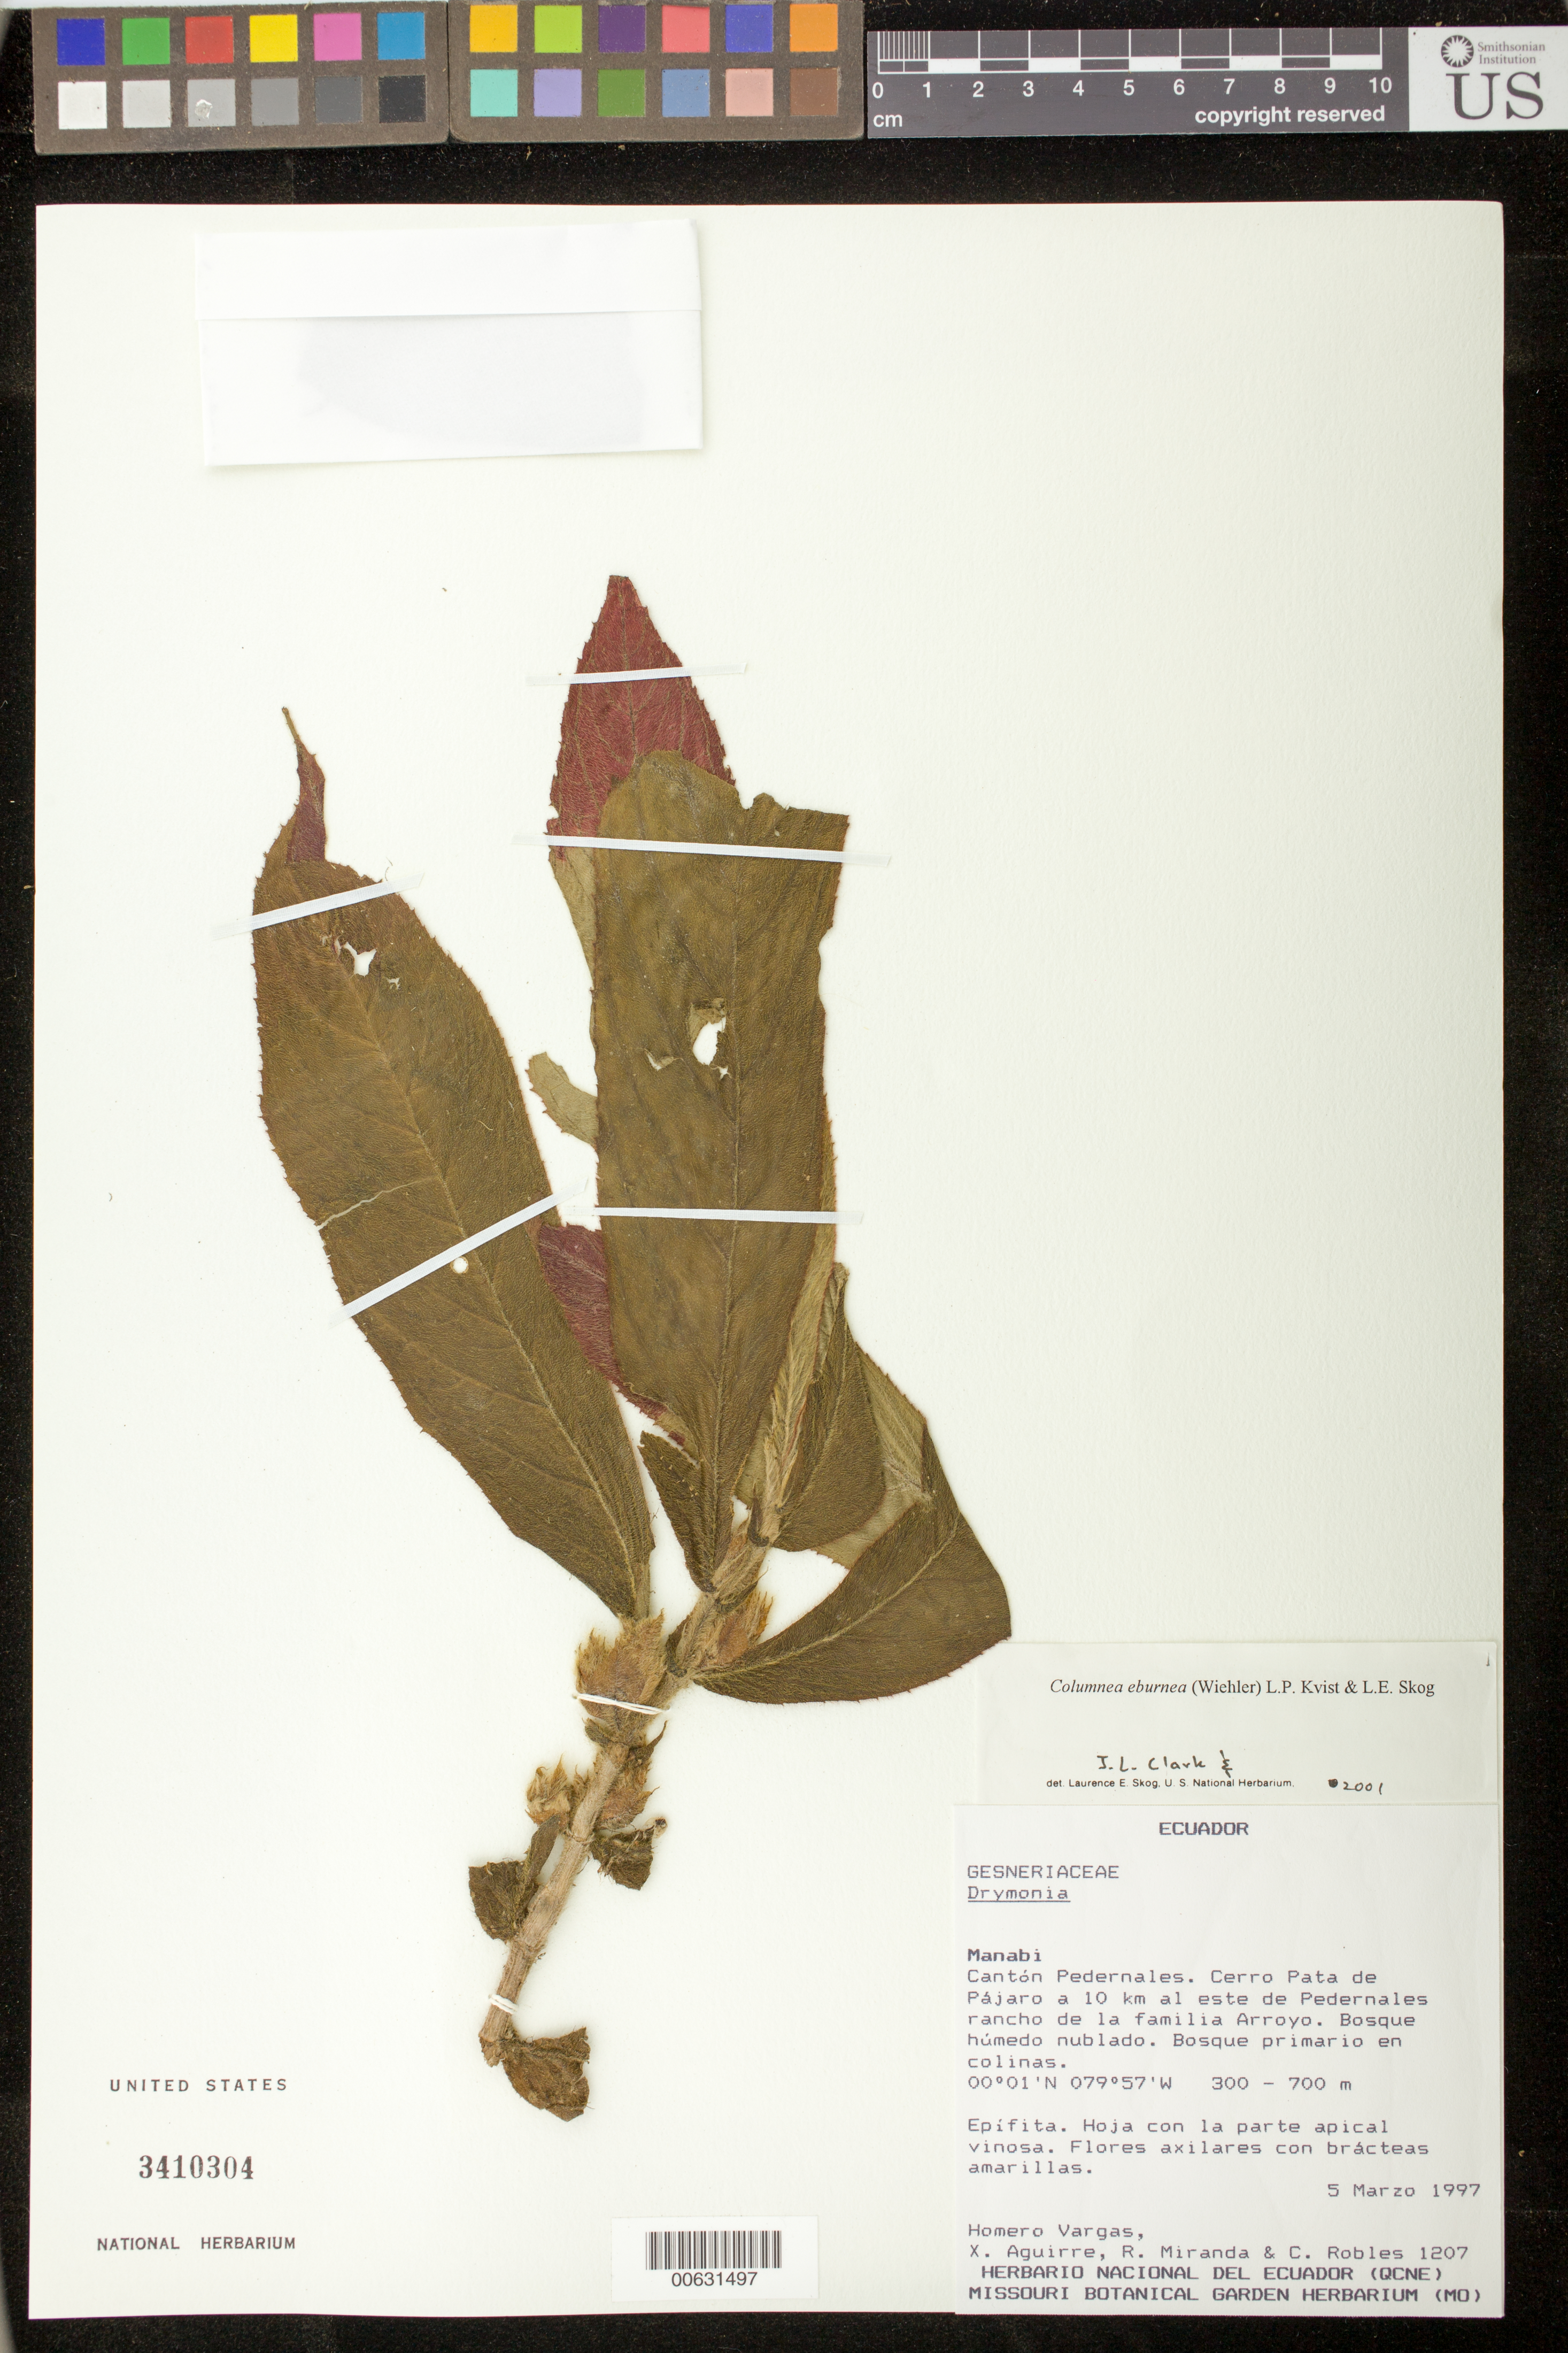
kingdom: Plantae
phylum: Tracheophyta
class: Magnoliopsida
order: Lamiales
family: Gesneriaceae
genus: Columnea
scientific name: Columnea eburnea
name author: (Wiehler) L.P. Kvist & L.E. Skog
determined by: Clark, J. L.; Skog, Laurence E.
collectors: H. Vargas, X. Aguirre, R. Miranda & C. Robles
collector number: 1207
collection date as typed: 05 Mar 1997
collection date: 1997-03-05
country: Ecuador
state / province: Manabí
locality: Cantón Pedernales, Cerro Pata de Pájaro a 10 km al este de Pedernales rancho de la familia Arroyo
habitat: Bosque húmedo nublado, bosque primario en colinas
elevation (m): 300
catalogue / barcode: US 3410304